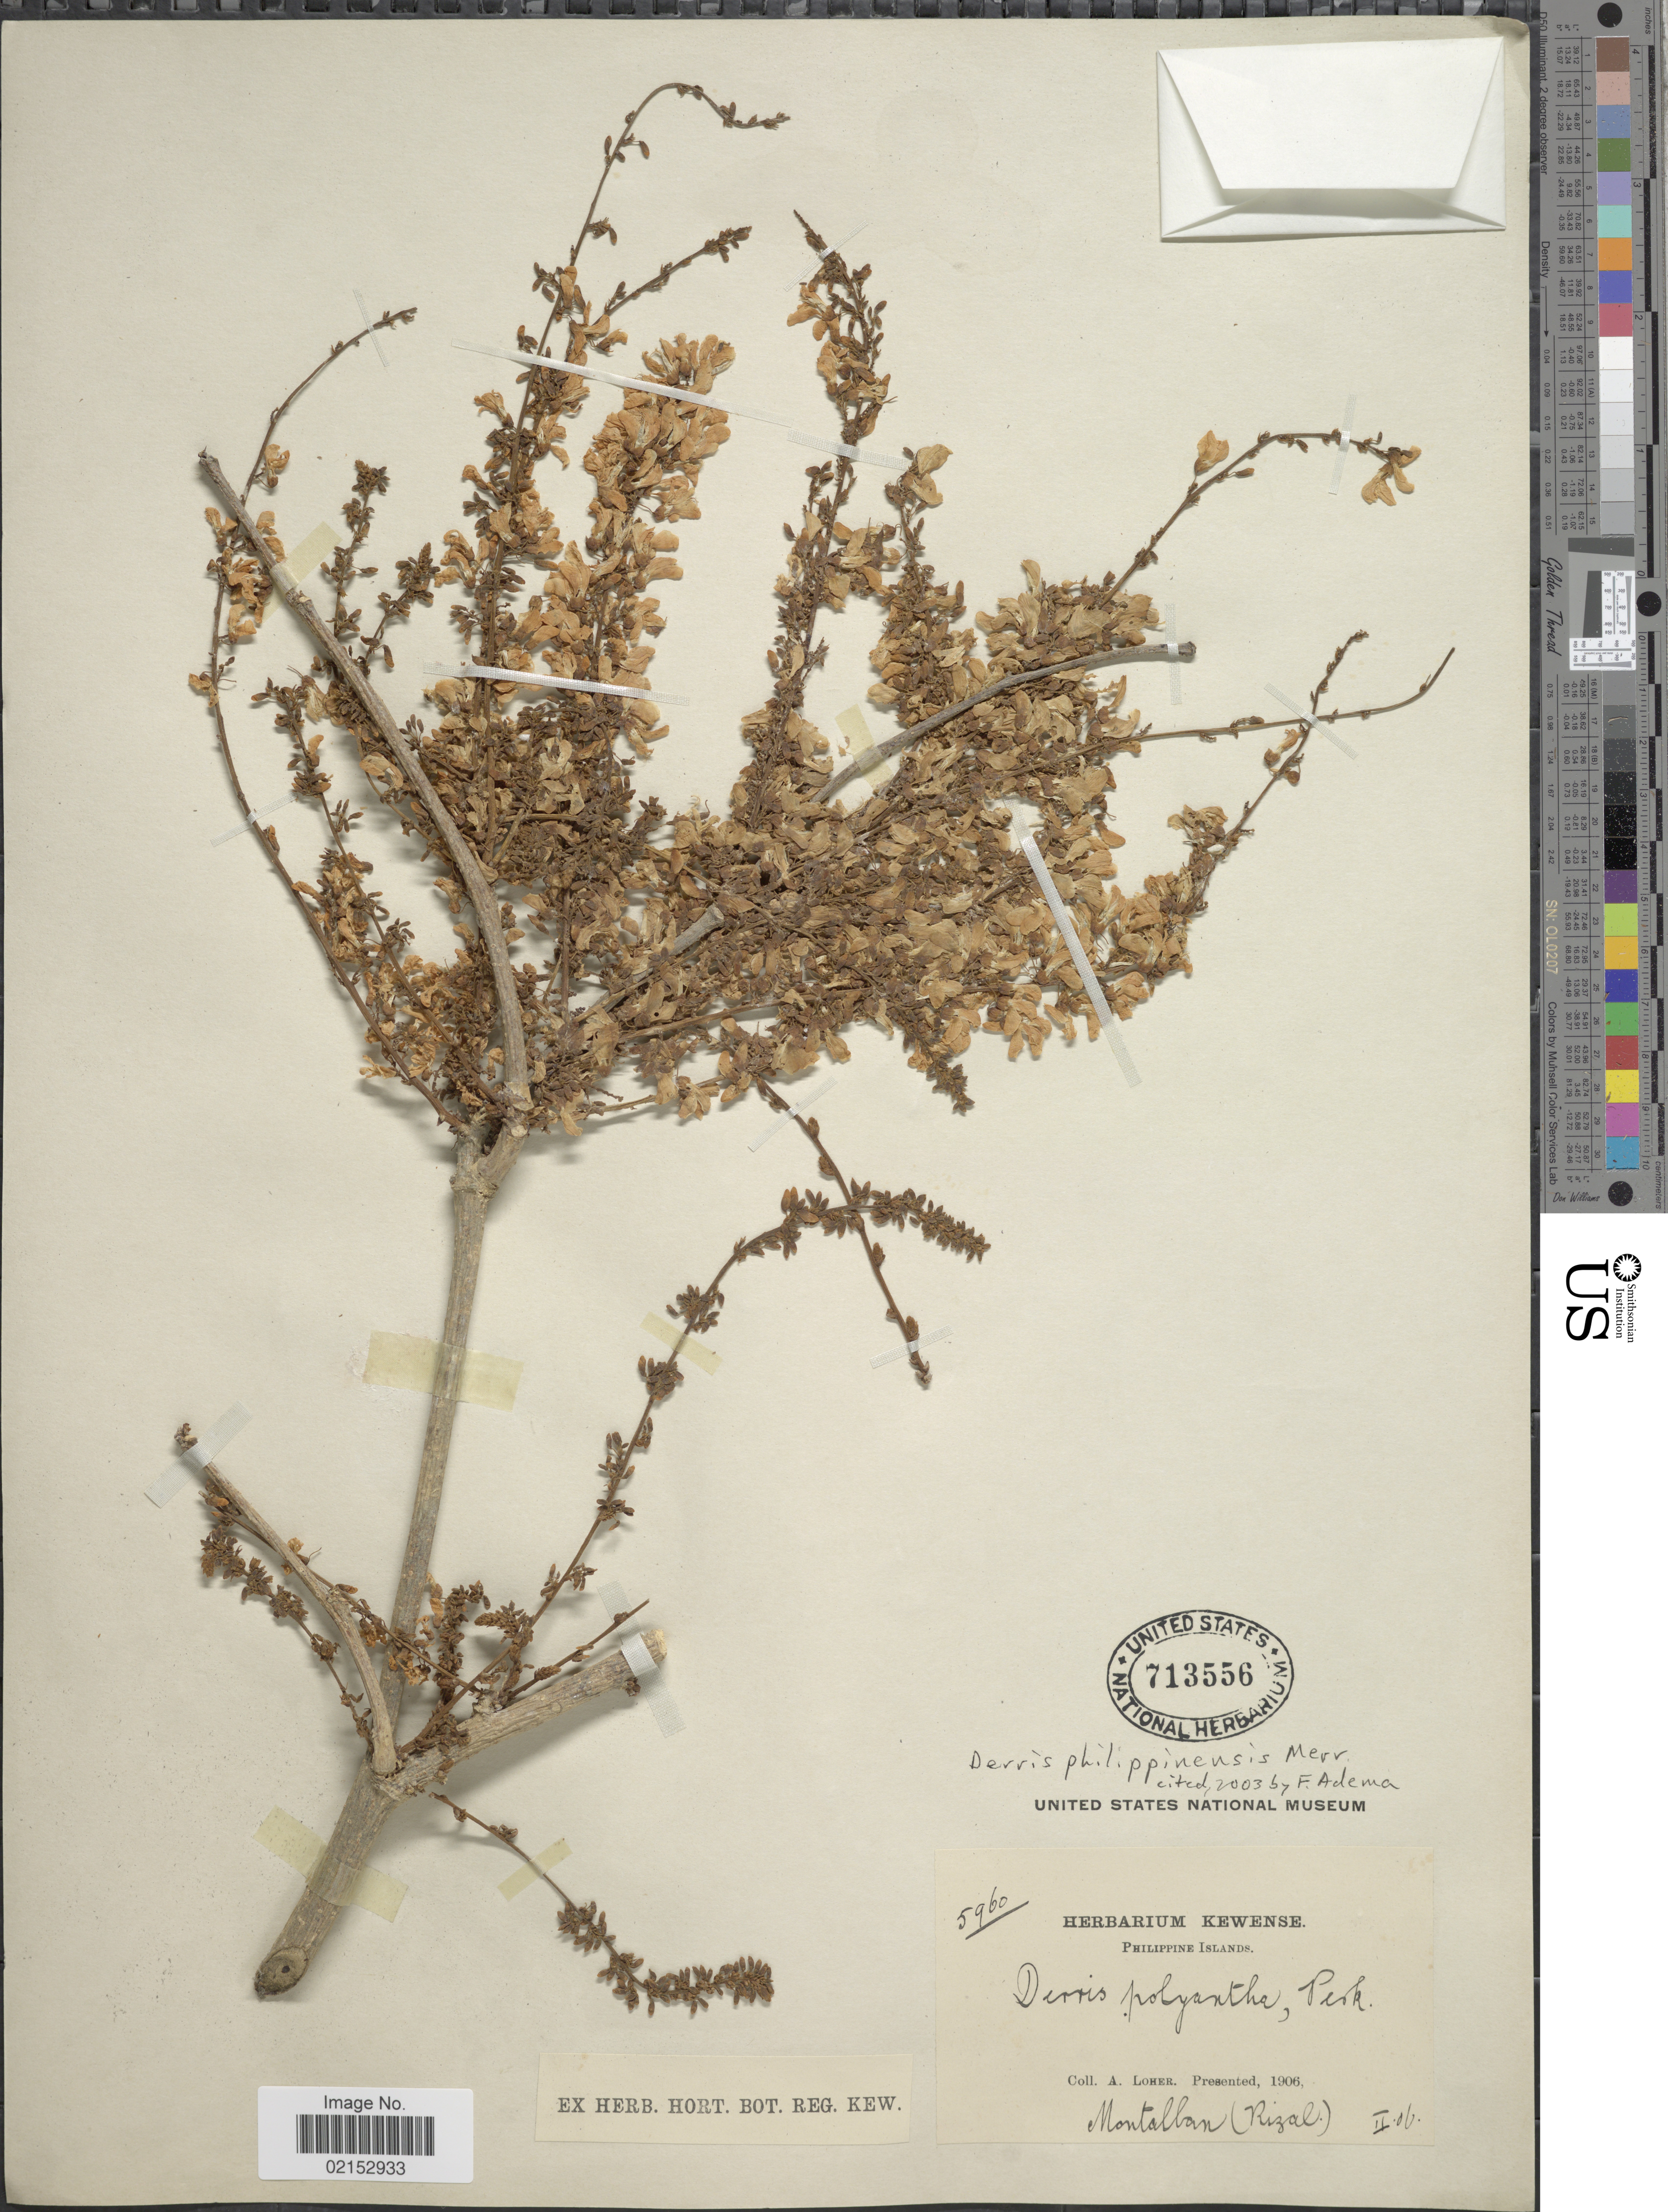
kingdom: Plantae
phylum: Tracheophyta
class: Magnoliopsida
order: Fabales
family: Fabaceae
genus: Brachypterum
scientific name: Brachypterum philippinense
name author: (Merr.) Adema & Sirich.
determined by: Strong, Mark T., (BOT), Smithsonian Institution - National Museum of Natural History (UNITED STATES)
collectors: A. Loher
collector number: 5960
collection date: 1906-02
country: Philippines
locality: Philippine Islands, Montalban (Rizal)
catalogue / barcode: US 713556